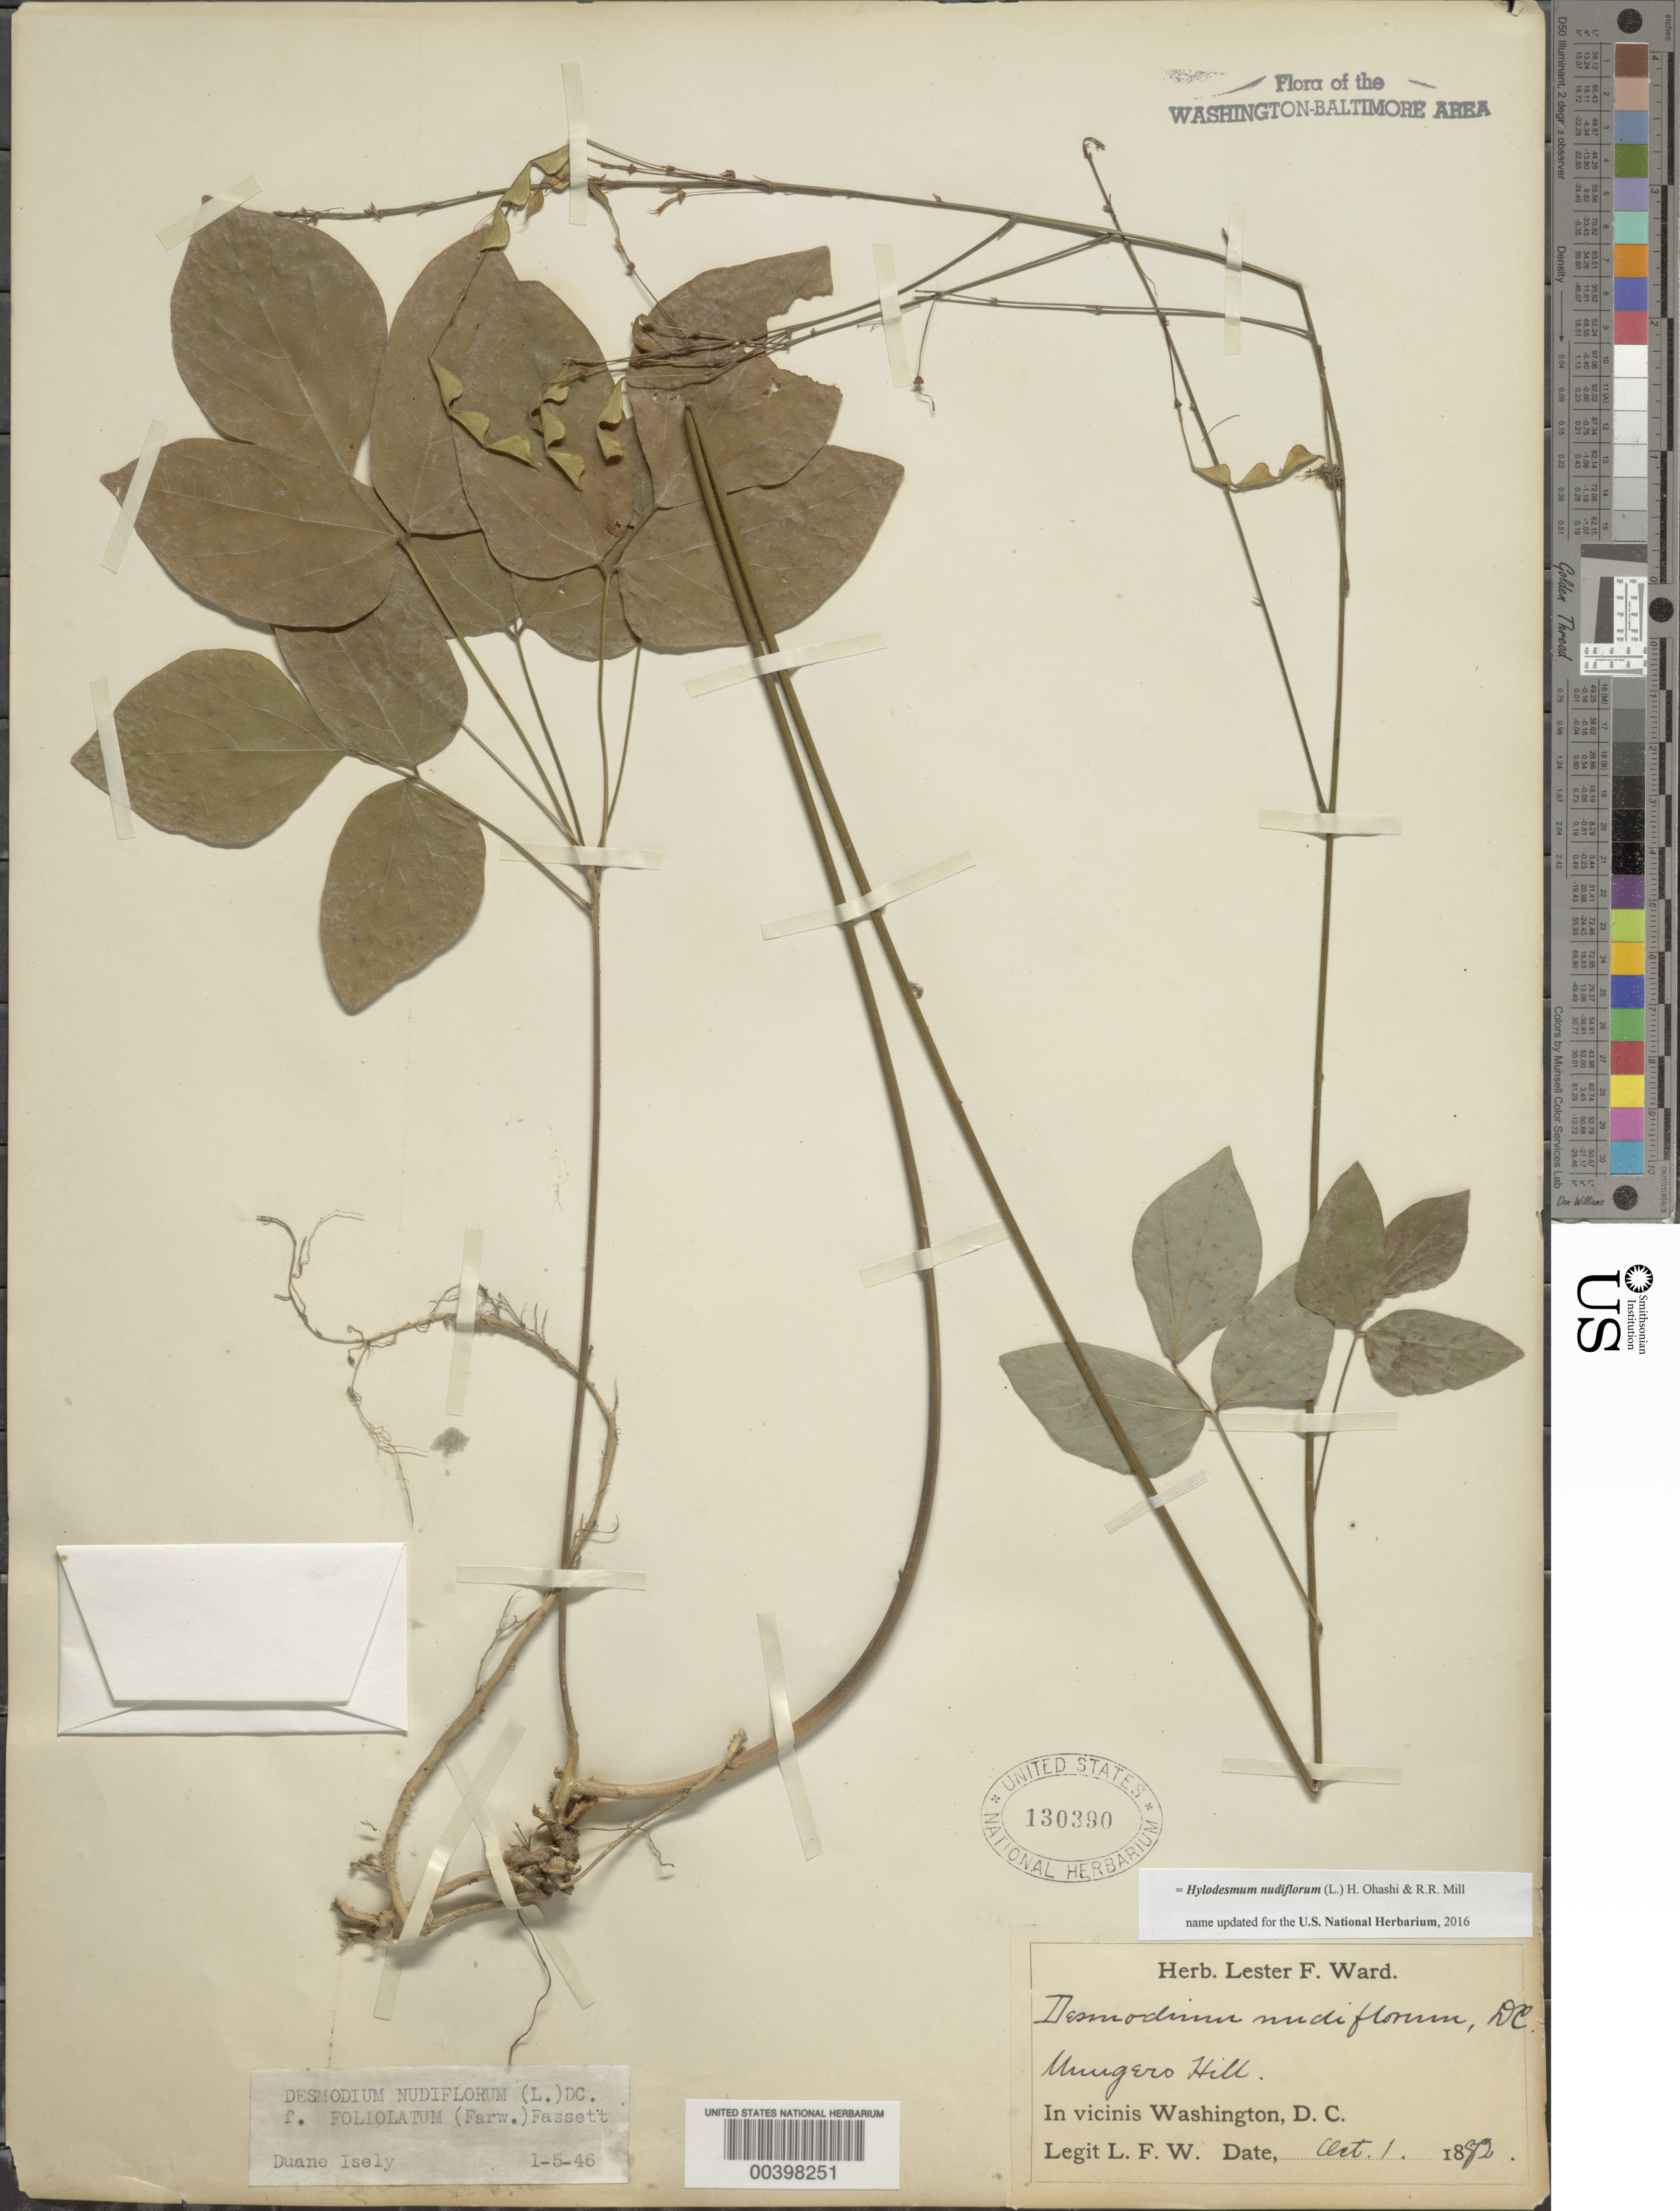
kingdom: Plantae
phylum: Tracheophyta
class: Magnoliopsida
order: Fabales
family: Fabaceae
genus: Hylodesmum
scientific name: Hylodesmum nudiflorum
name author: (L.) H. Ohashi & R.R. Mill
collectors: L. F. Ward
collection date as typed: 01 Oct 1882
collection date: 1882-10-01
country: United States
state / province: District of Columbia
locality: Mungero Hill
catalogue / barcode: US 130390